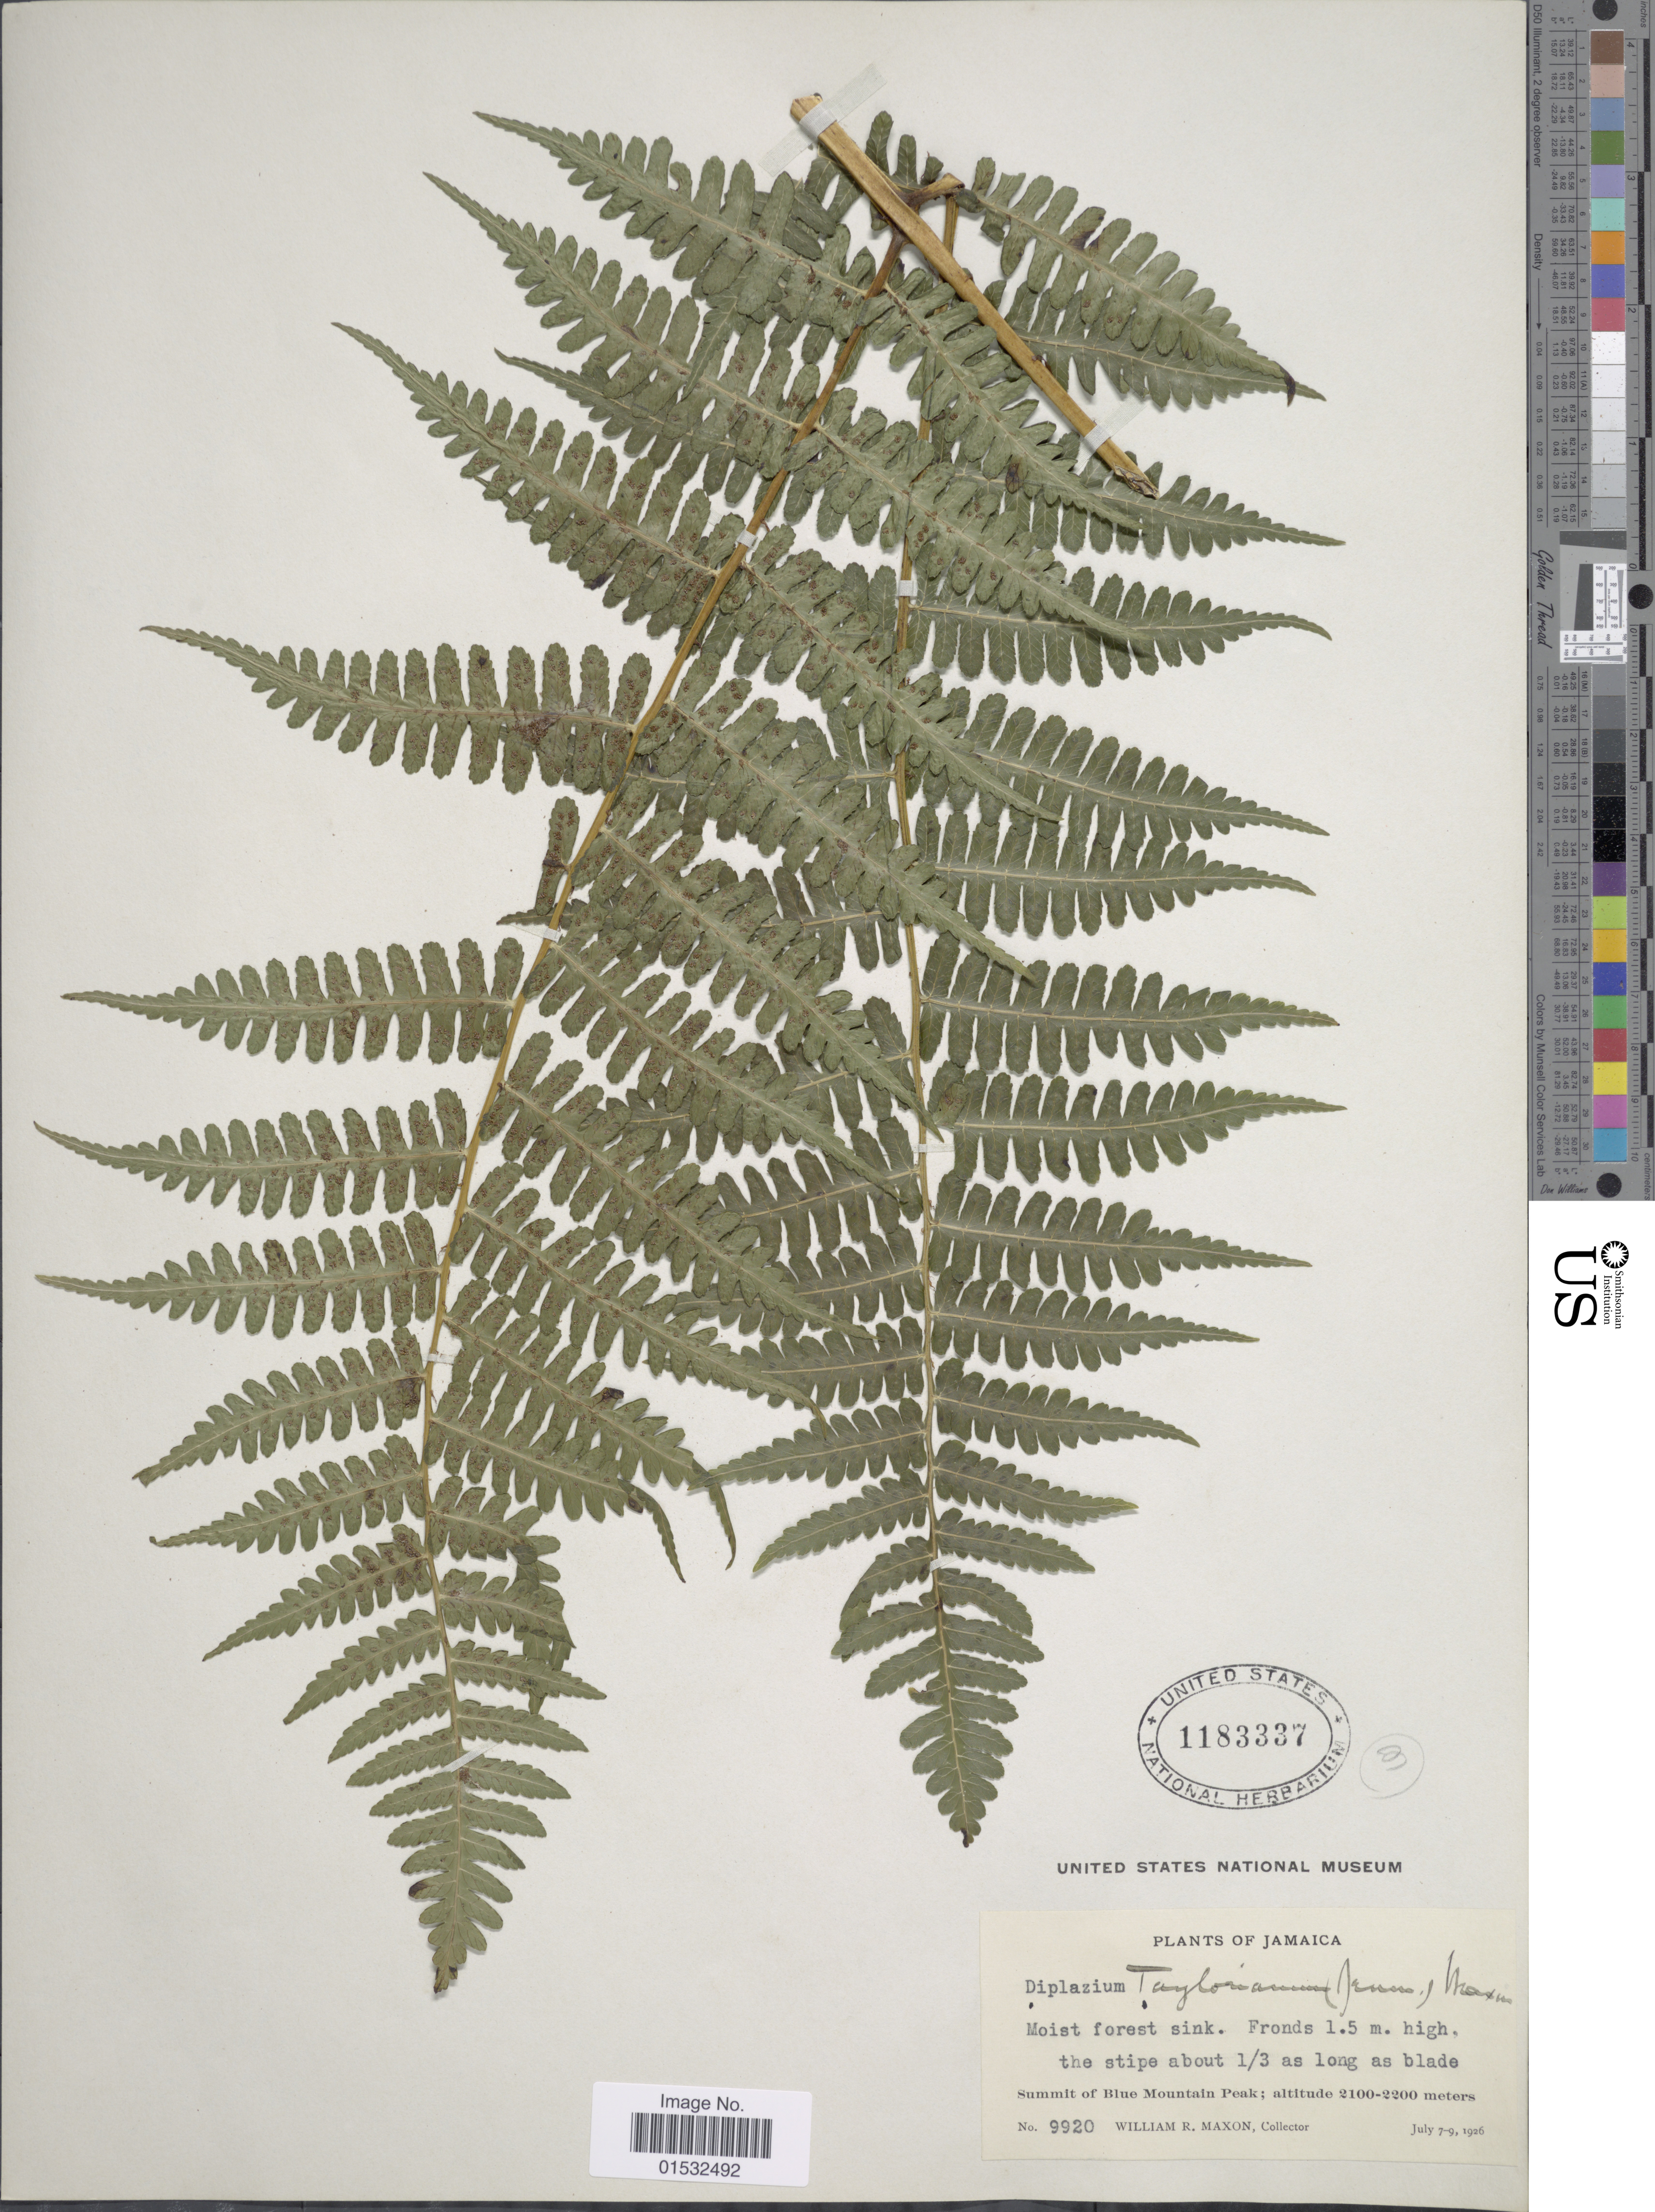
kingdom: Plantae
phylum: Tracheophyta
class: Polypodiopsida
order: Polypodiales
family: Athyriaceae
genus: Diplazium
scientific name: Diplazium taylorianum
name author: (Jenman) Maxon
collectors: W. R. Maxon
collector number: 9920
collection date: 1926-07-07/1926-07-09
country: Jamaica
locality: Summit of Blue Mountain Peak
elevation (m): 2100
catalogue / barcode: US 1183337